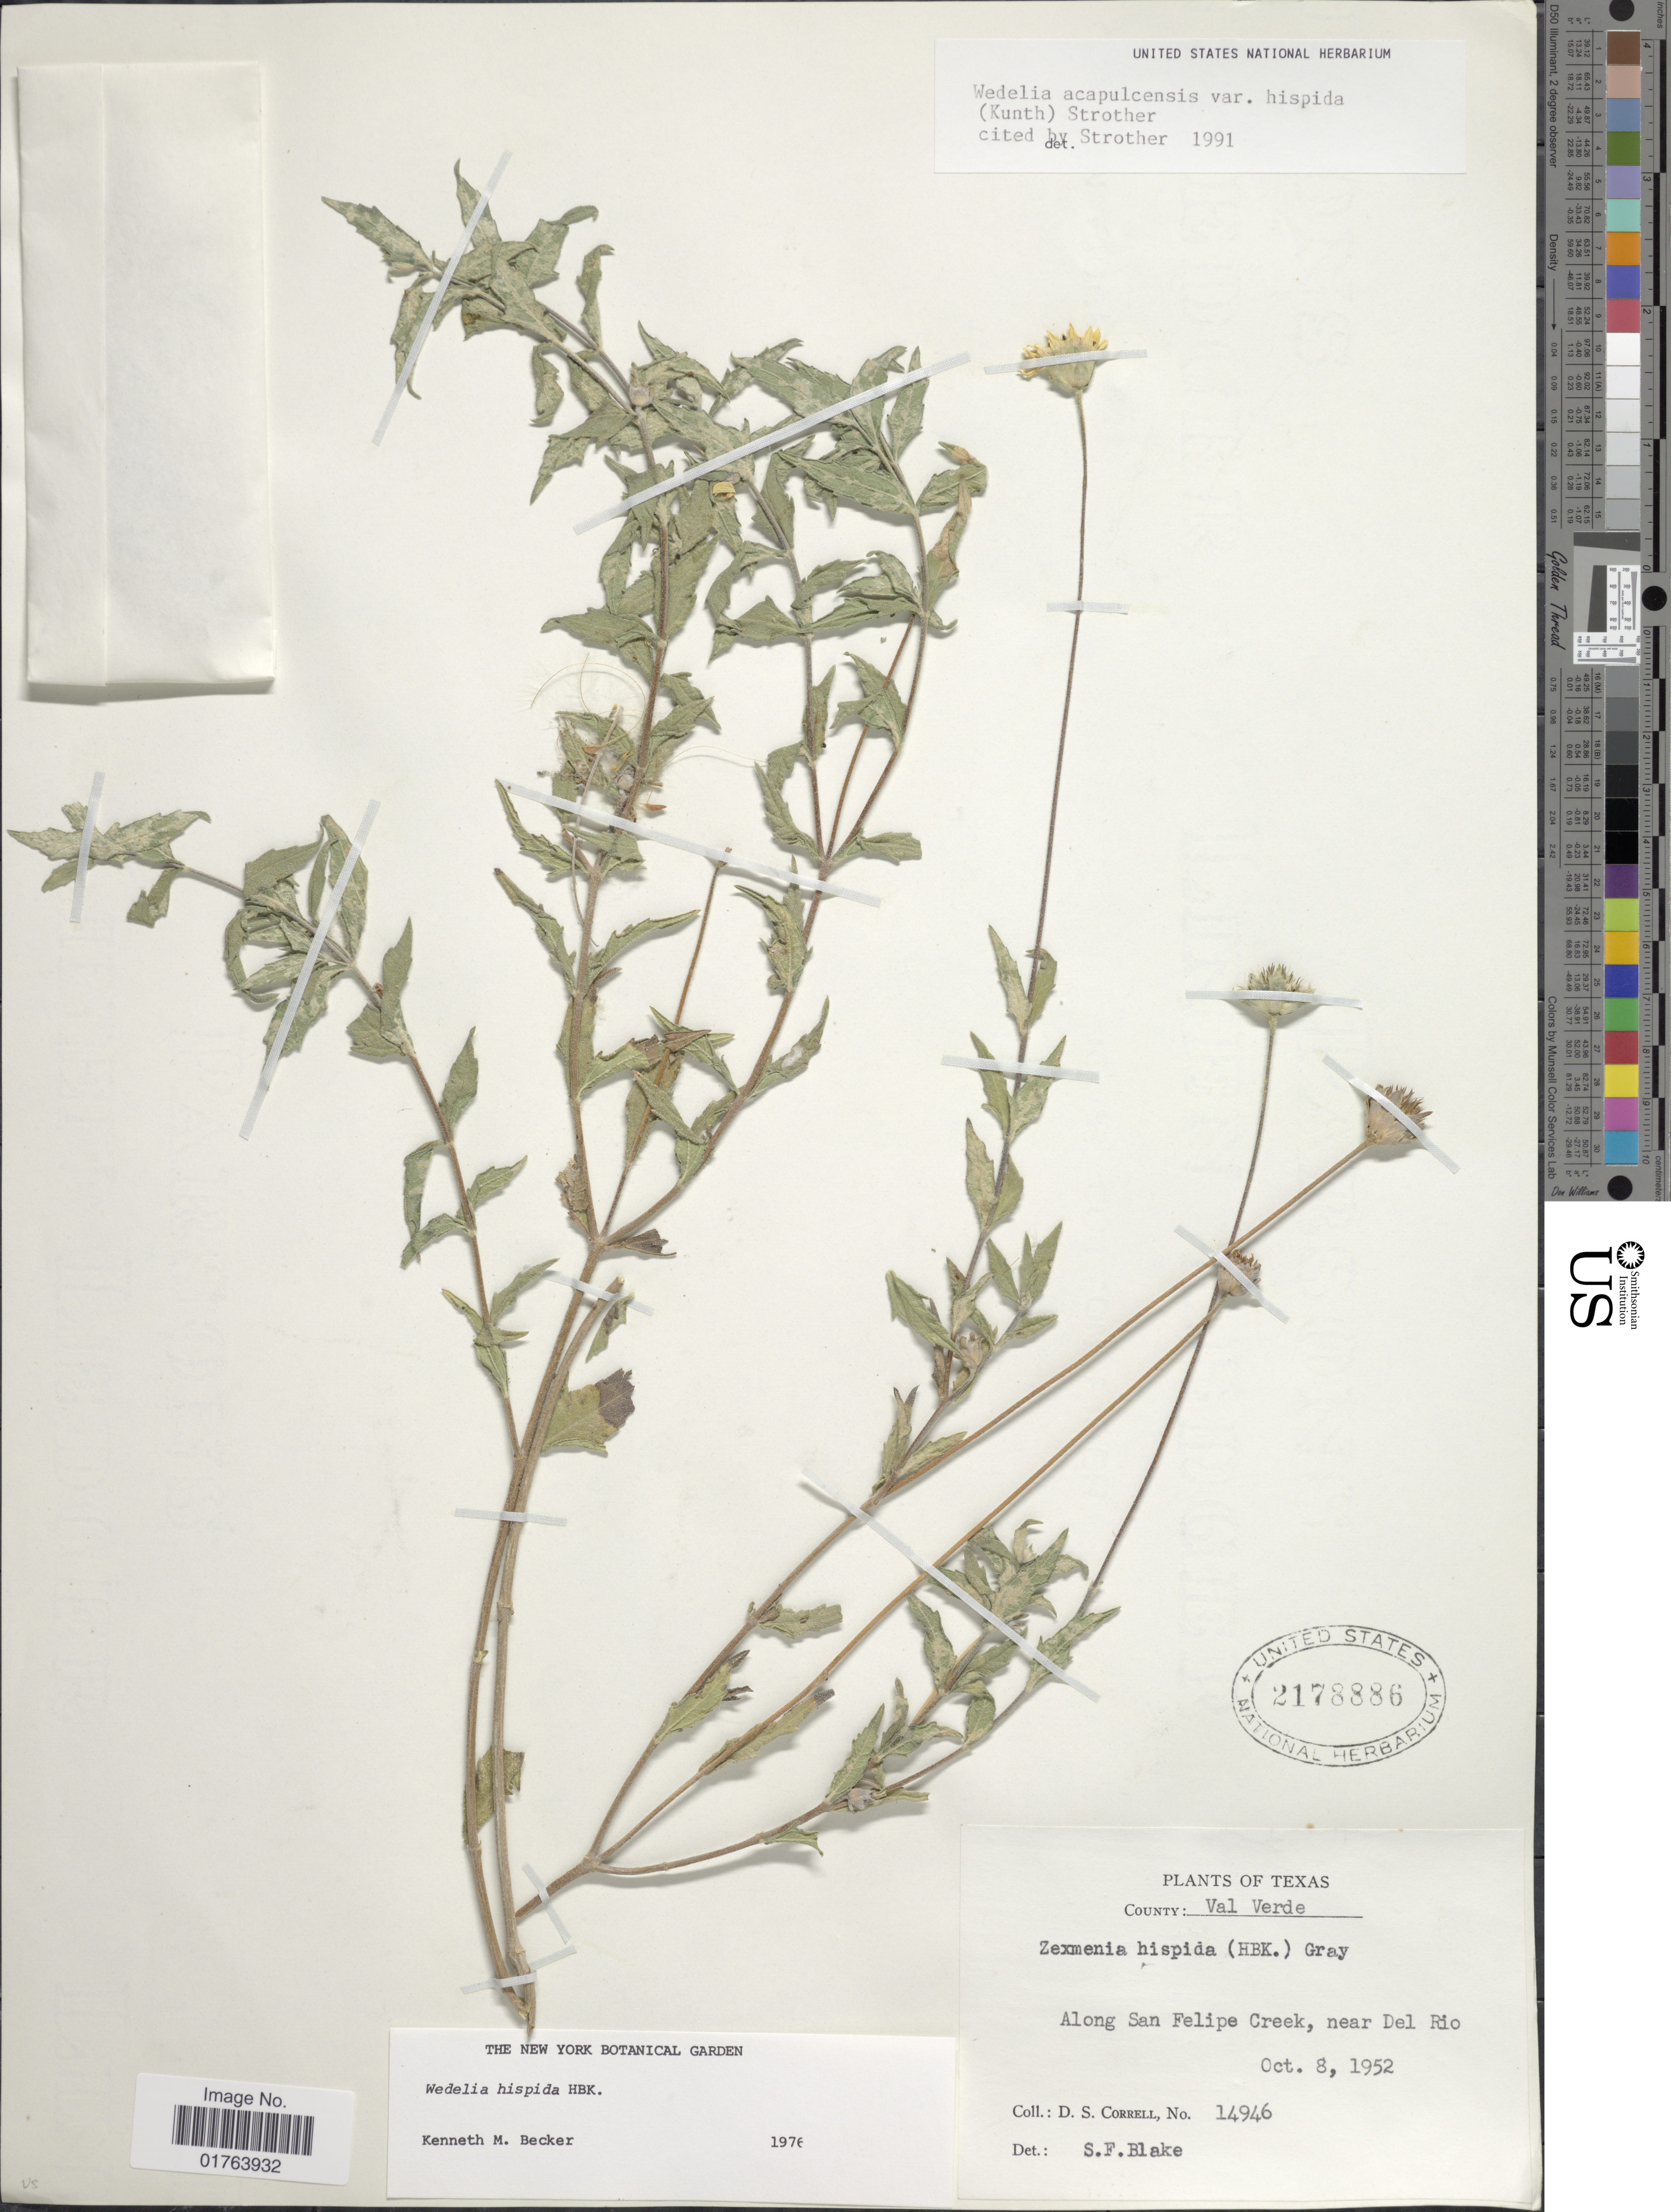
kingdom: Plantae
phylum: Tracheophyta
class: Magnoliopsida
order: Asterales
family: Asteraceae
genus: Wedelia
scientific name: Wedelia acapulcensis var. hispida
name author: (Kunth) Strother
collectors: S. Blake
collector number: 14946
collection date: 1952-10-08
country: United States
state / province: Texas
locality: County: Val Verde, Along San Felipe Creek, near Del Rio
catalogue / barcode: US 2178886